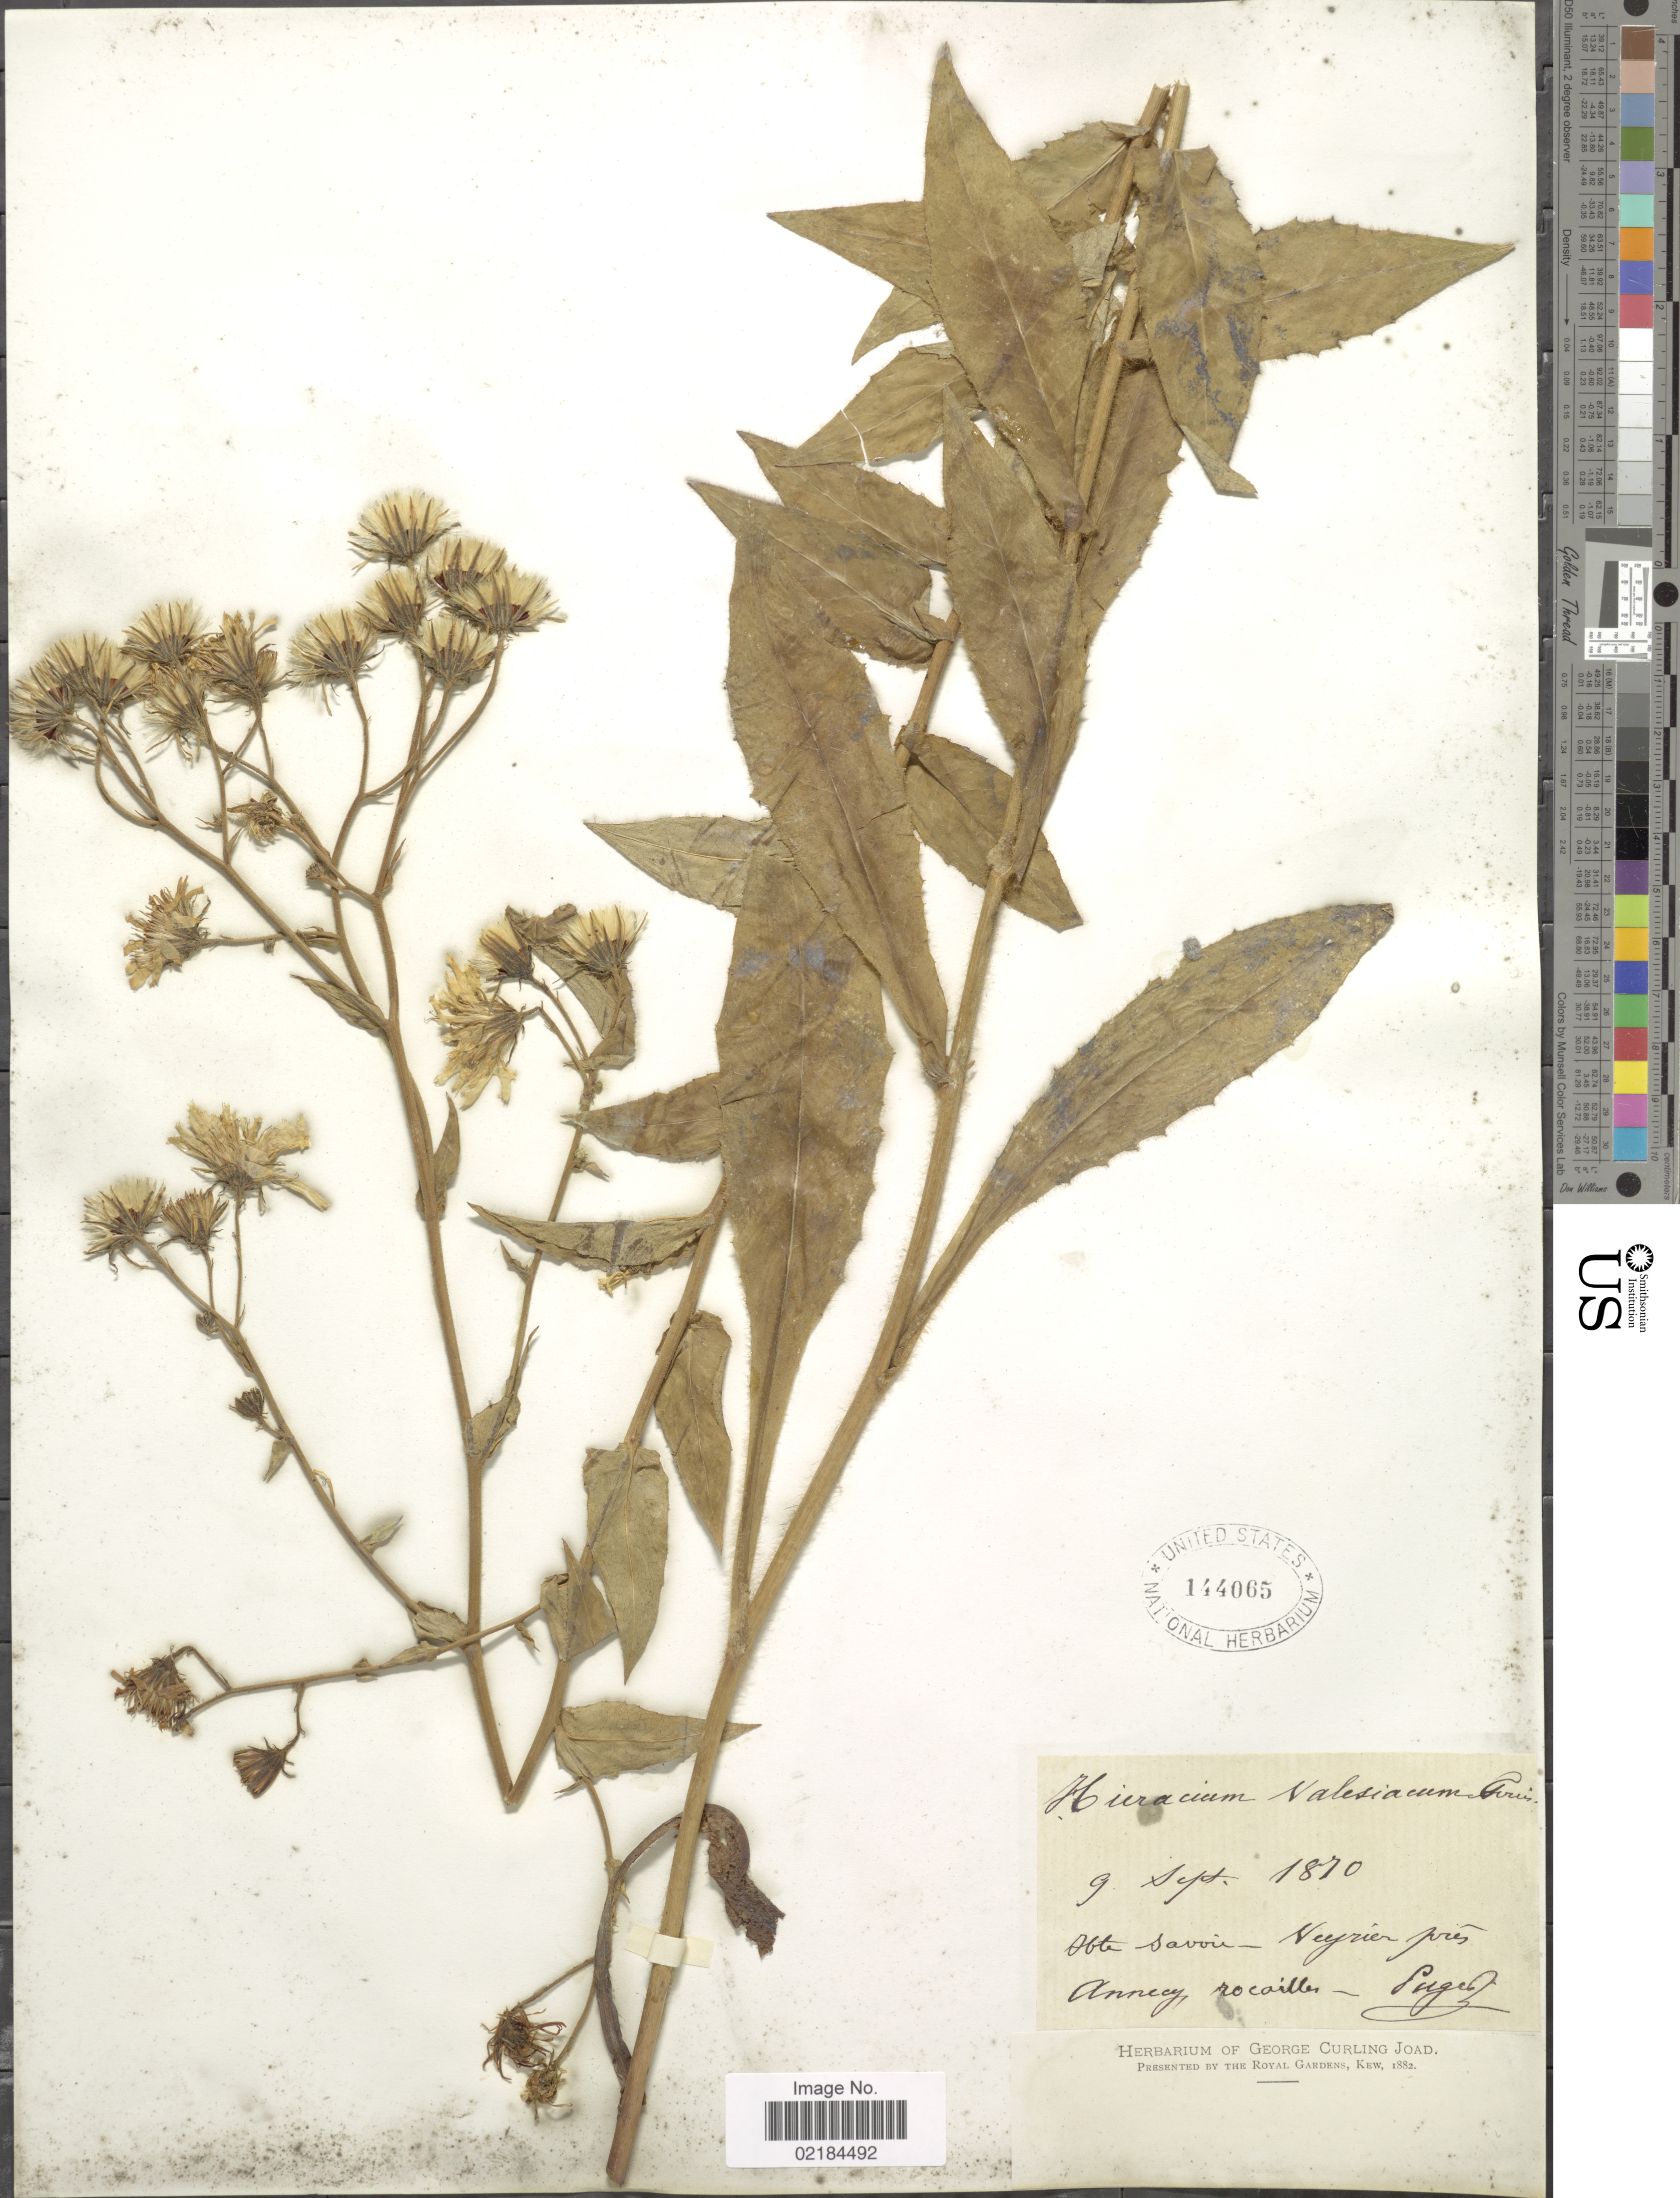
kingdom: Plantae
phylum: Tracheophyta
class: Magnoliopsida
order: Asterales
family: Asteraceae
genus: Hieracium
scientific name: Hieracium valesiacum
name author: Gremli ex Zahn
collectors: -. Puget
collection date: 1870-09-09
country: France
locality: Haute Savoie, Neyrier pres, Anney Rocailles [interpreted]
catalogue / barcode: US 144065